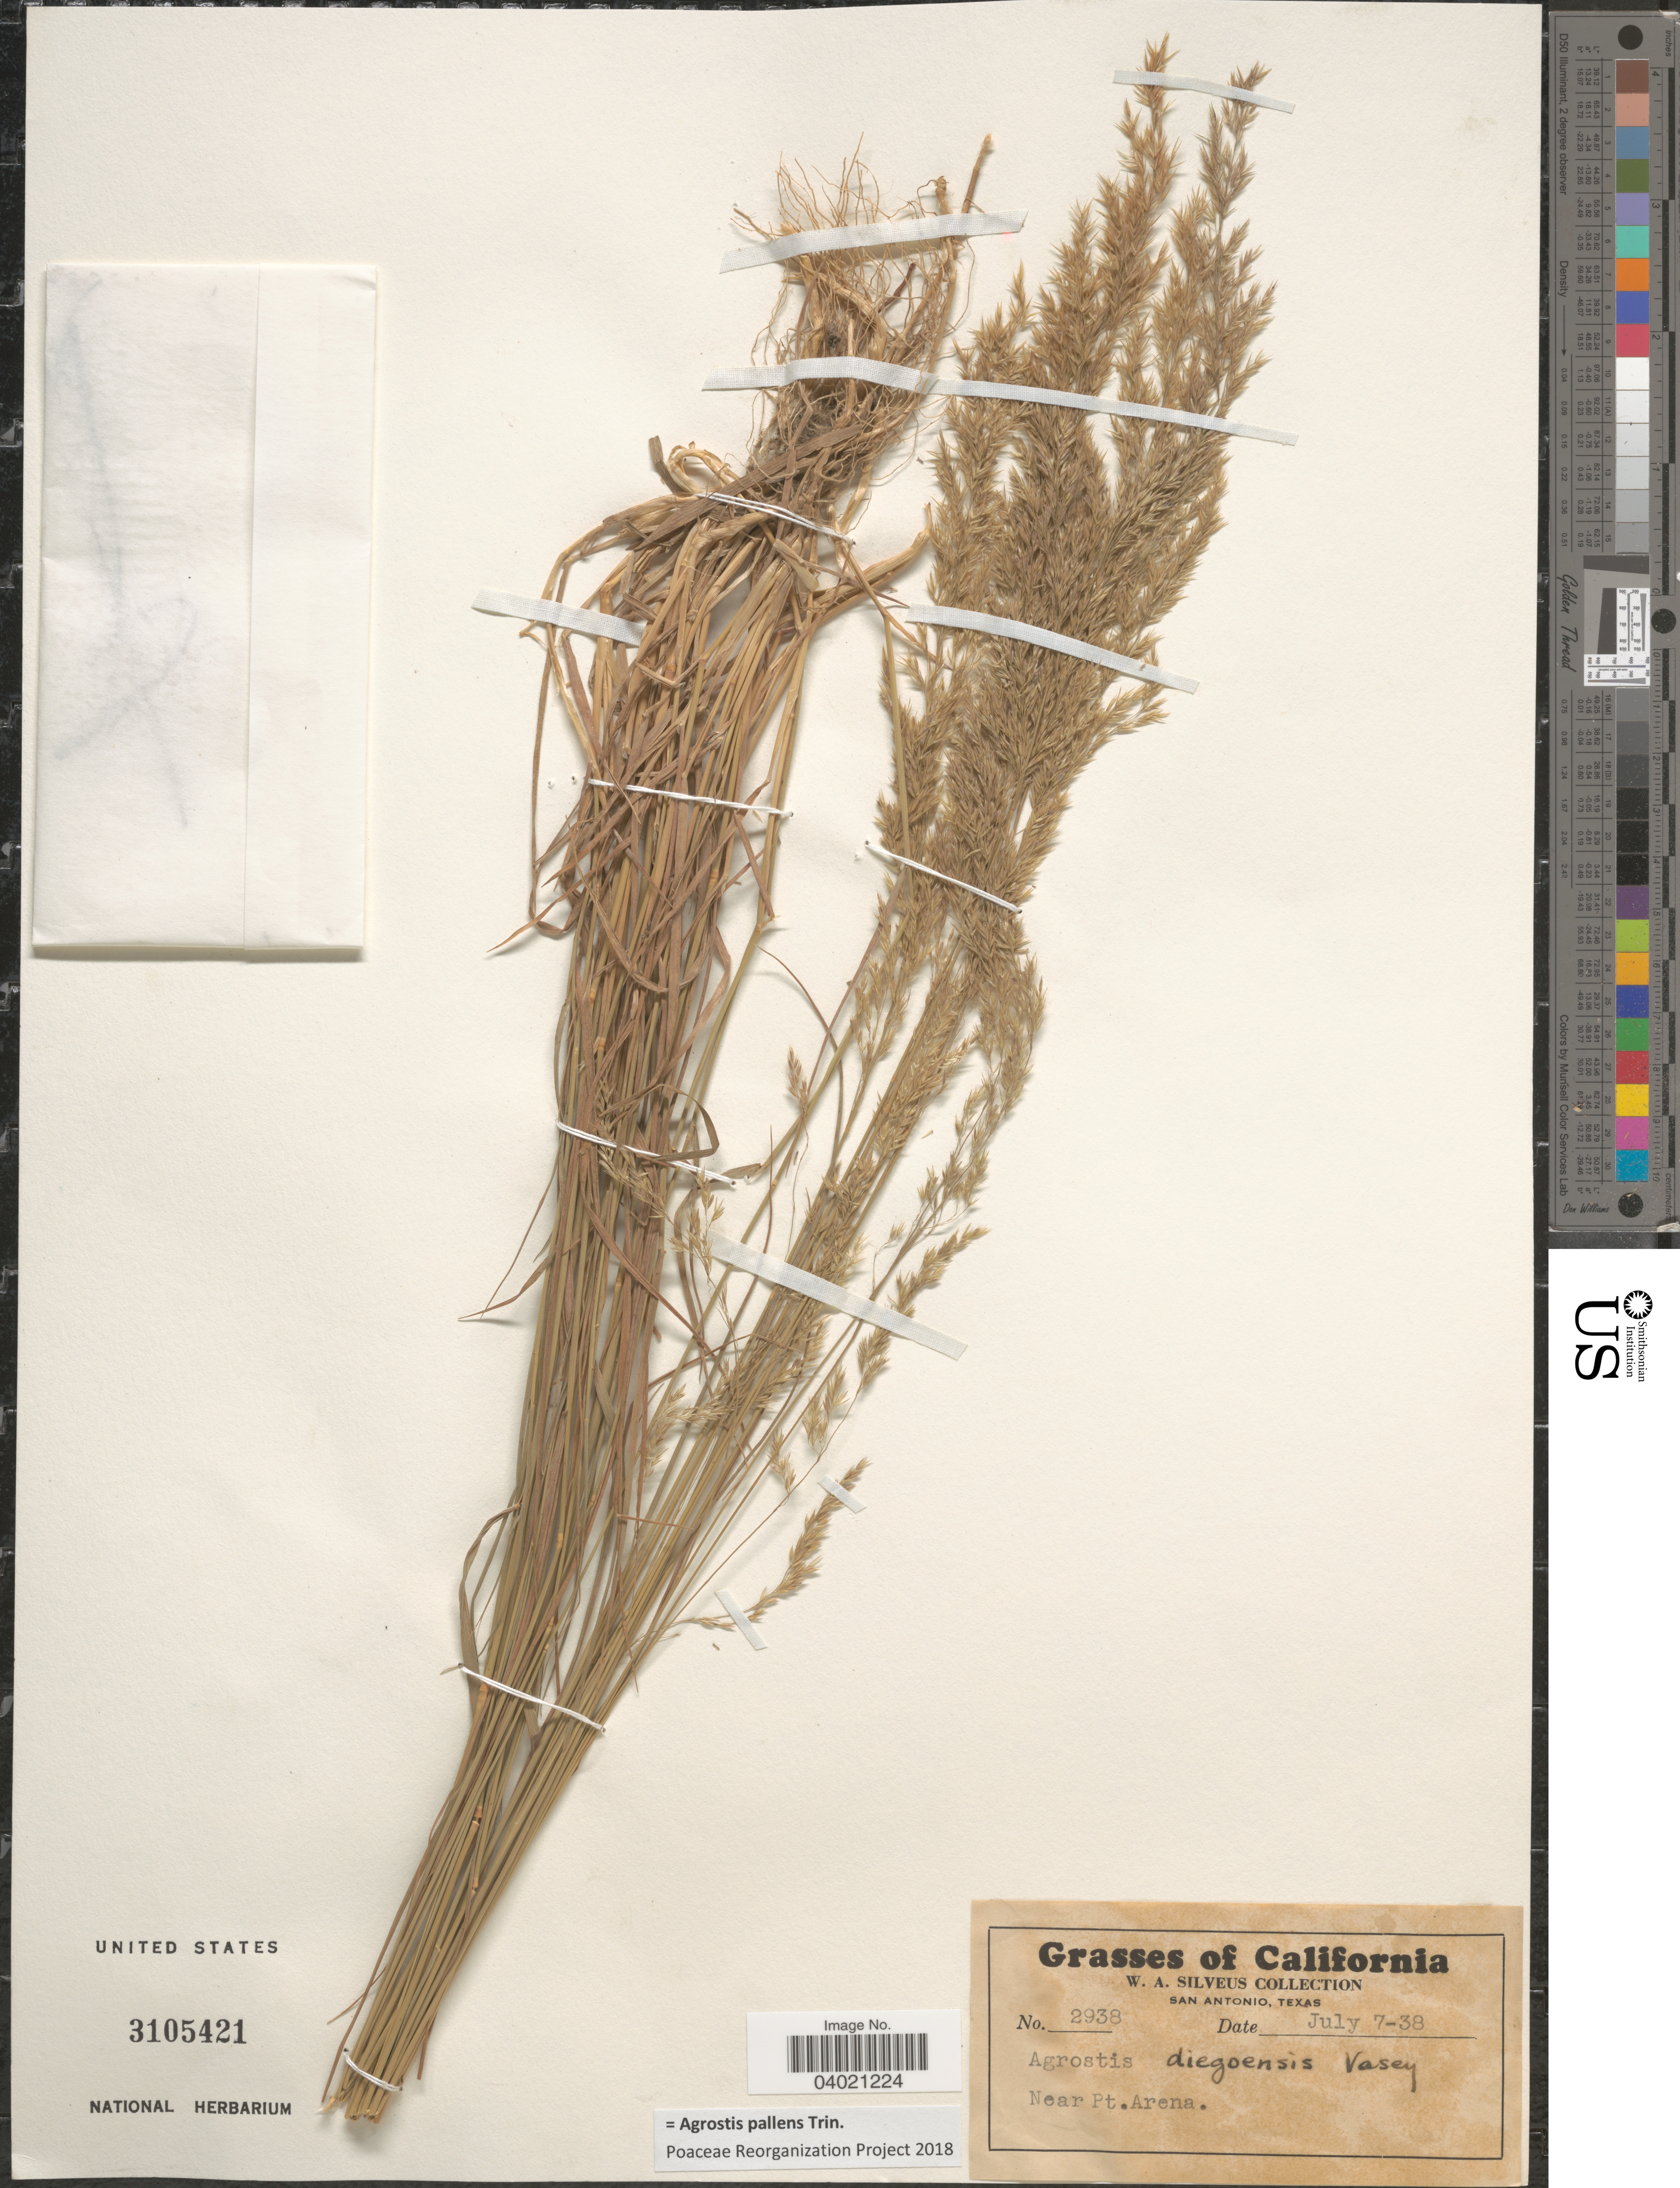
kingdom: Plantae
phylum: Tracheophyta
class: Liliopsida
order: Poales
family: Poaceae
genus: Agrostis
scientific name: Agrostis pallens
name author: Trin.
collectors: W. Silveus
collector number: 2938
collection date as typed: Transcribed d/m/y: 7/7/38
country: United States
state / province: California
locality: Near Pt. Arena.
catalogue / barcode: US 3105421